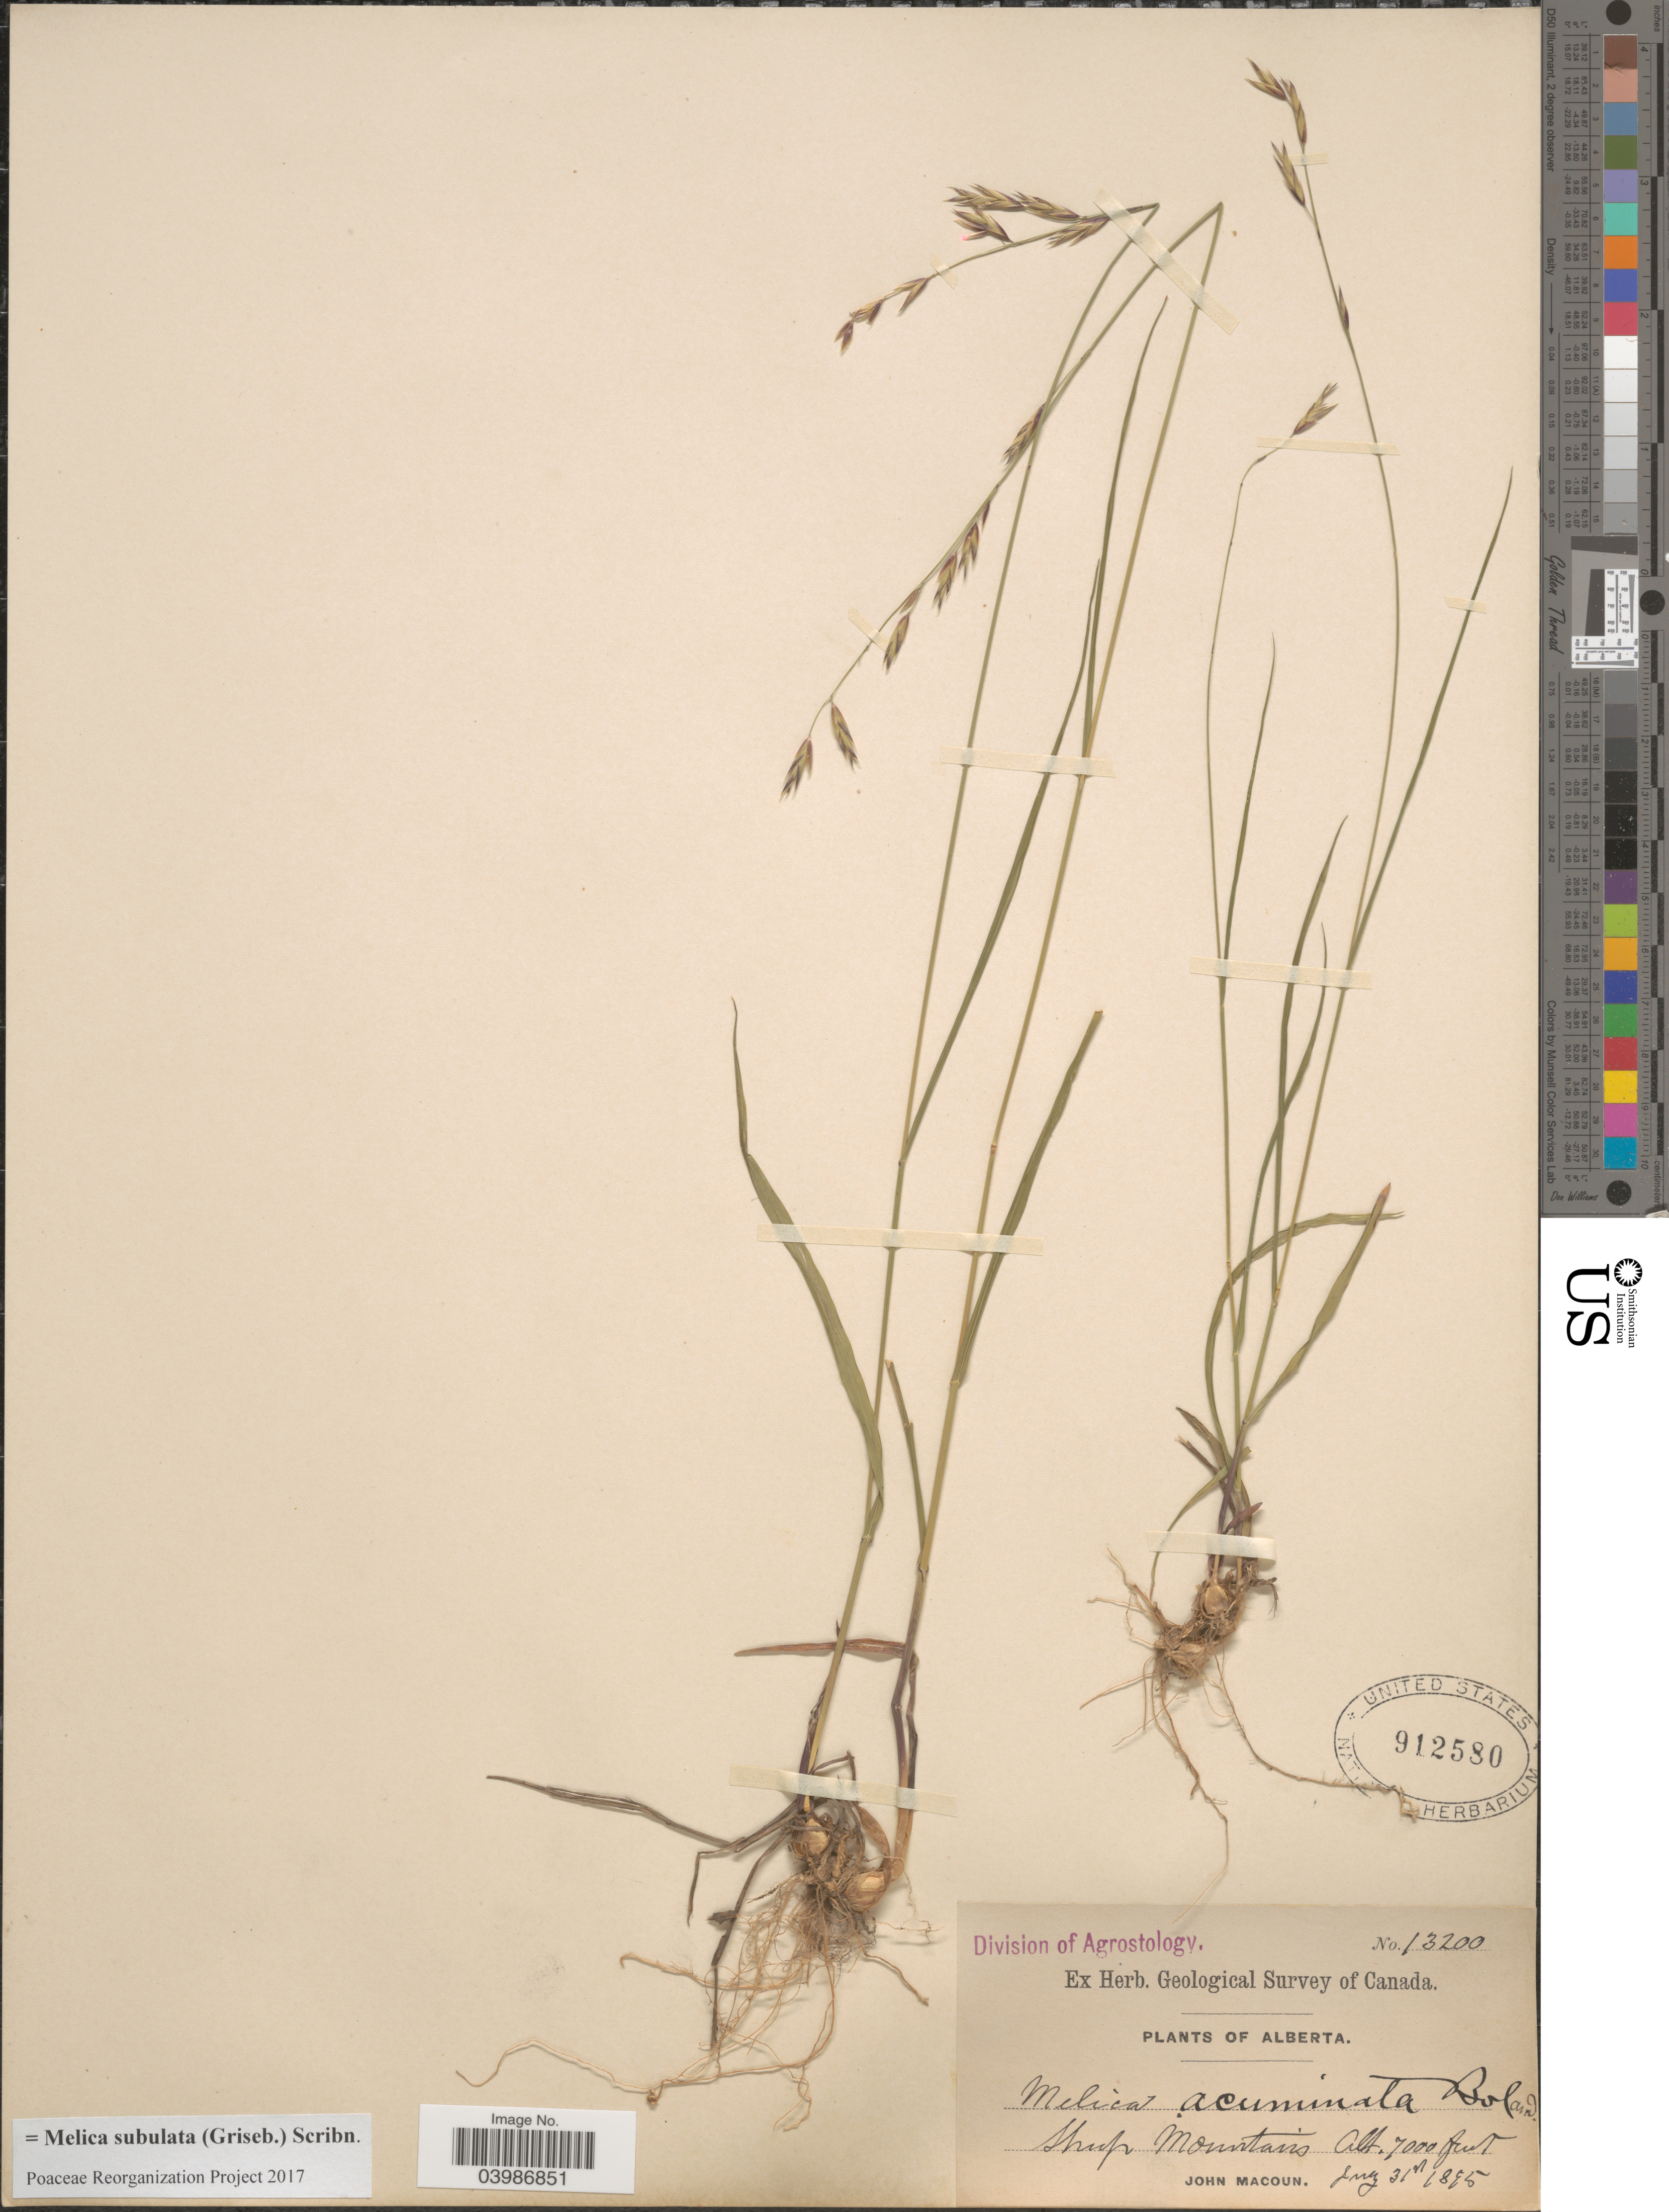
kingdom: Plantae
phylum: Tracheophyta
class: Liliopsida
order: Poales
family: Poaceae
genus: Melica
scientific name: Melica subulata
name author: (Griseb.) Scribn.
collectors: J. Macoun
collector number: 13200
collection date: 1895-07-31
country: Canada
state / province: Alberta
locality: Sheep Mountains.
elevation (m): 2134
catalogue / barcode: US 912580